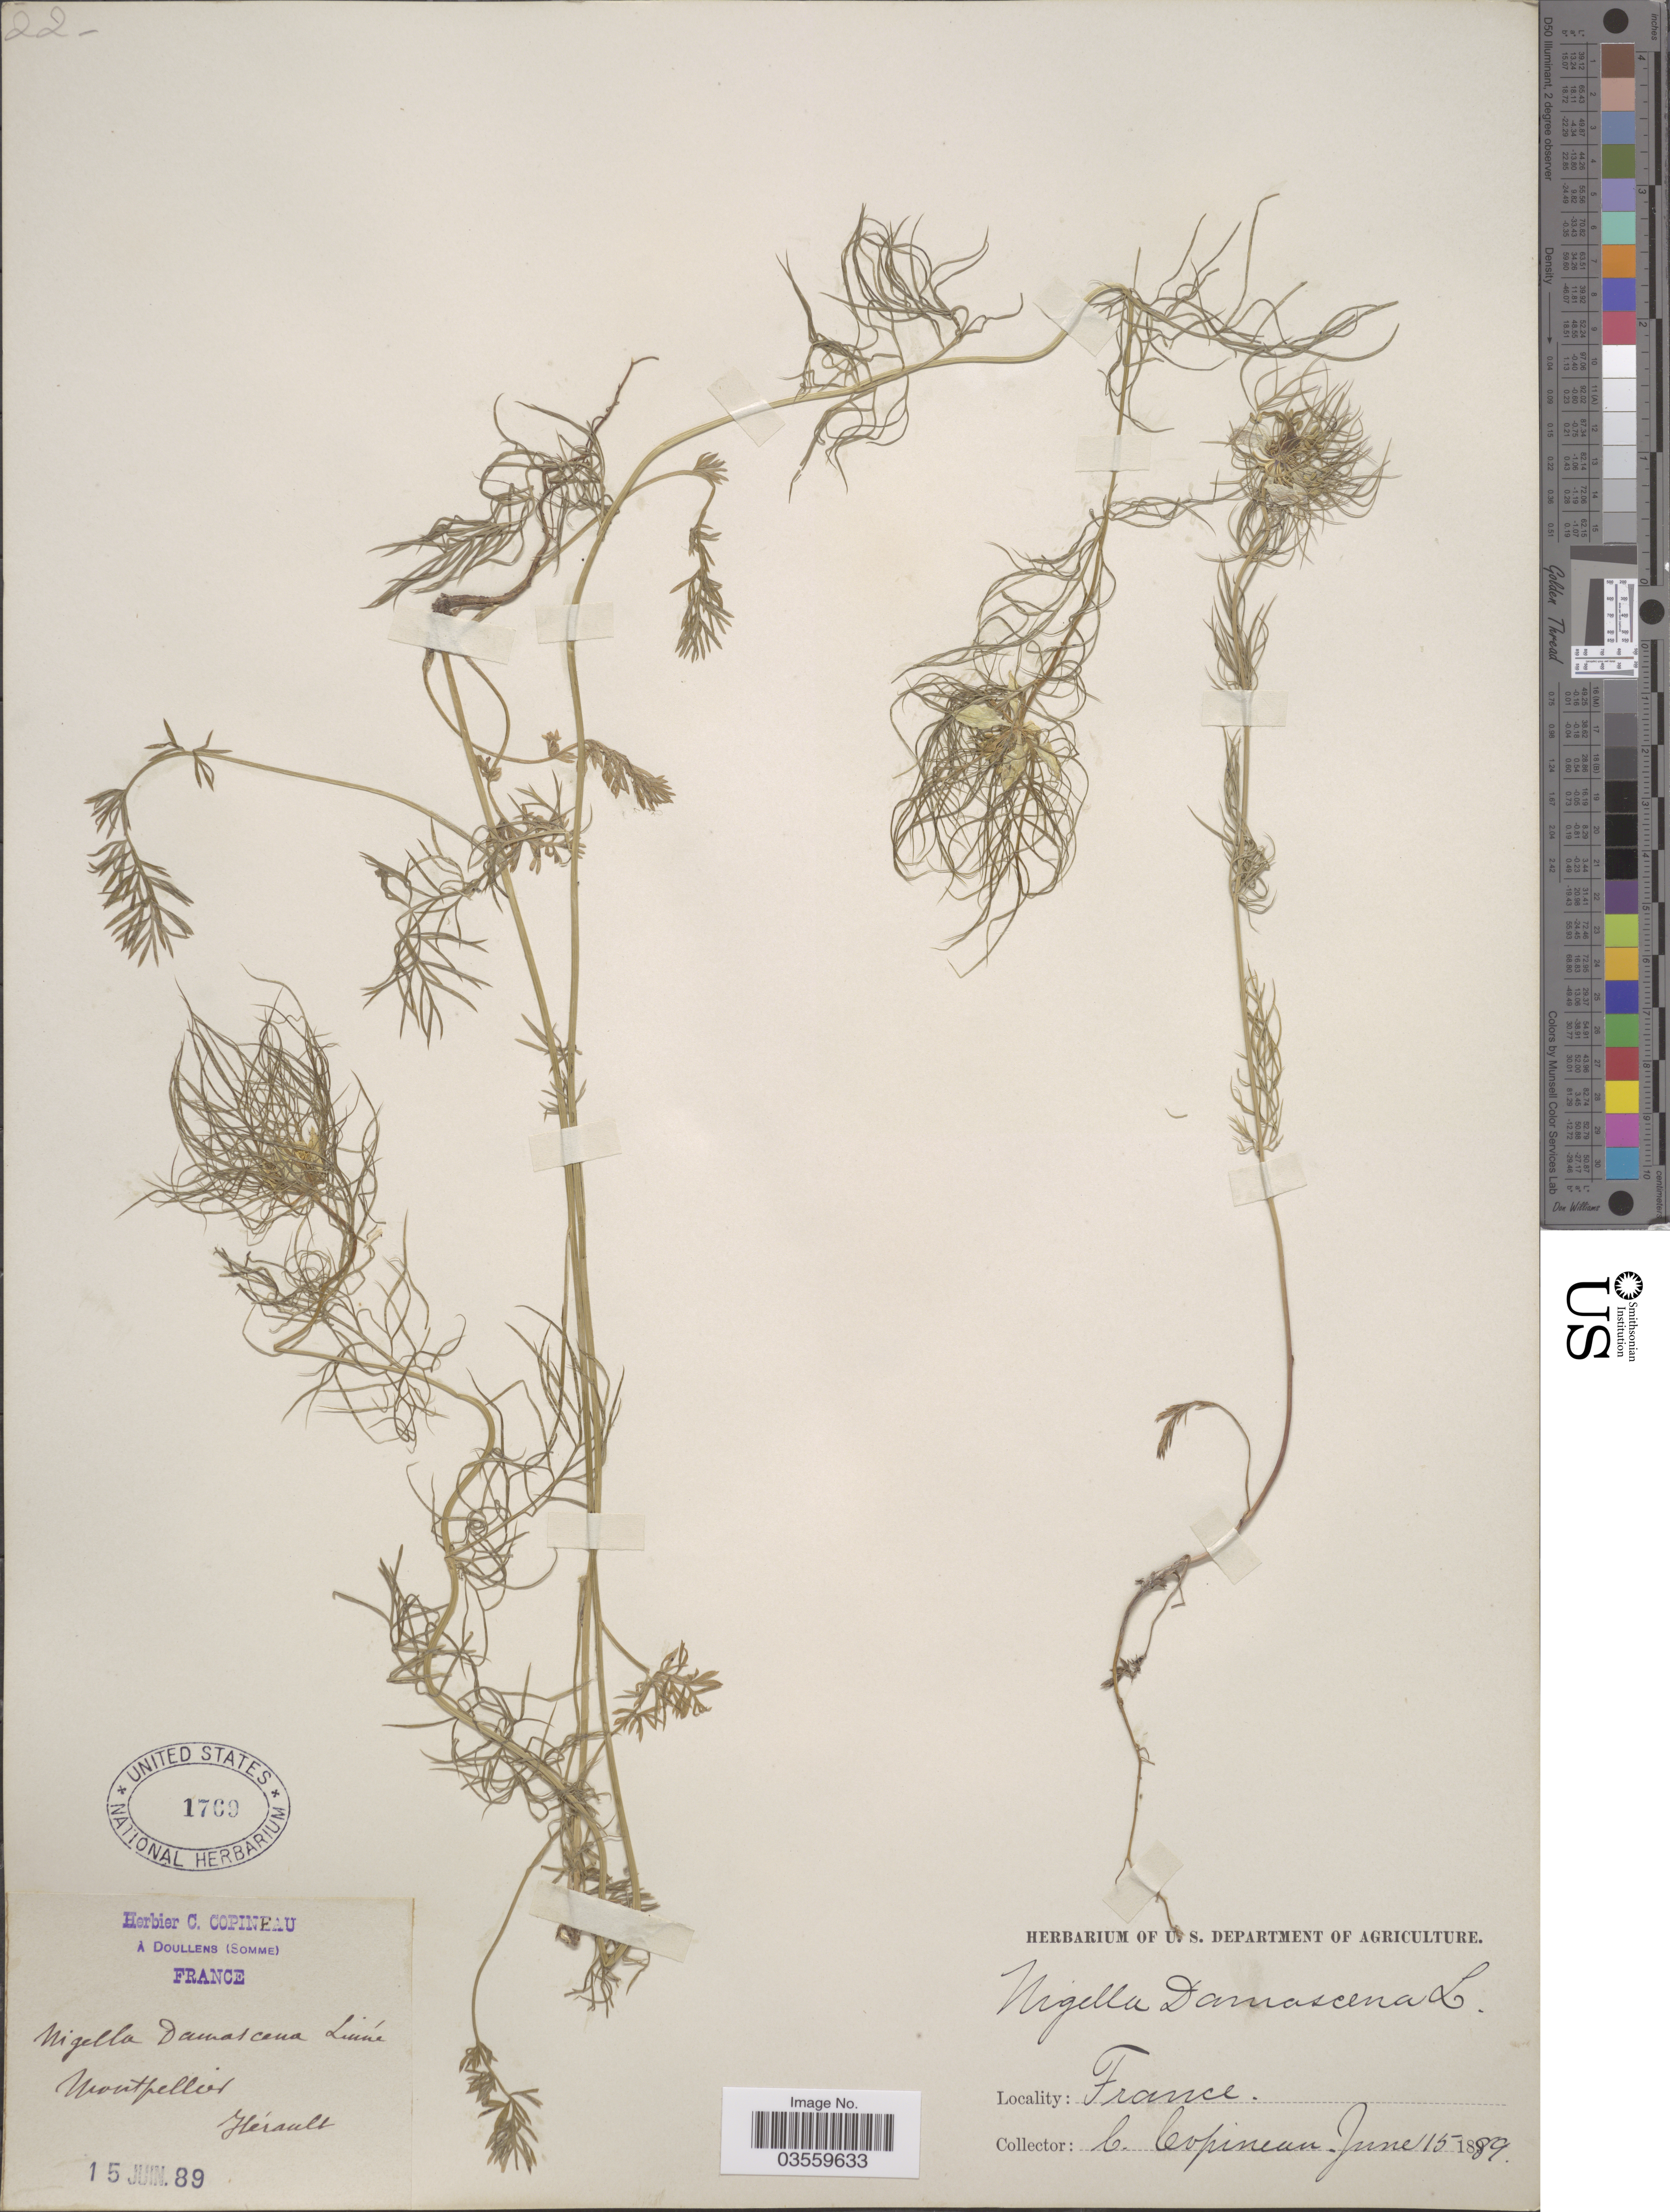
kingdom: Plantae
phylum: Tracheophyta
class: Magnoliopsida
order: Ranunculales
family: Ranunculaceae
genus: Nigella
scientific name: Nigella damascena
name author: L.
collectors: C. Copineau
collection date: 1889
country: France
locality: Montpellier. Hérault.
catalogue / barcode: US 1769